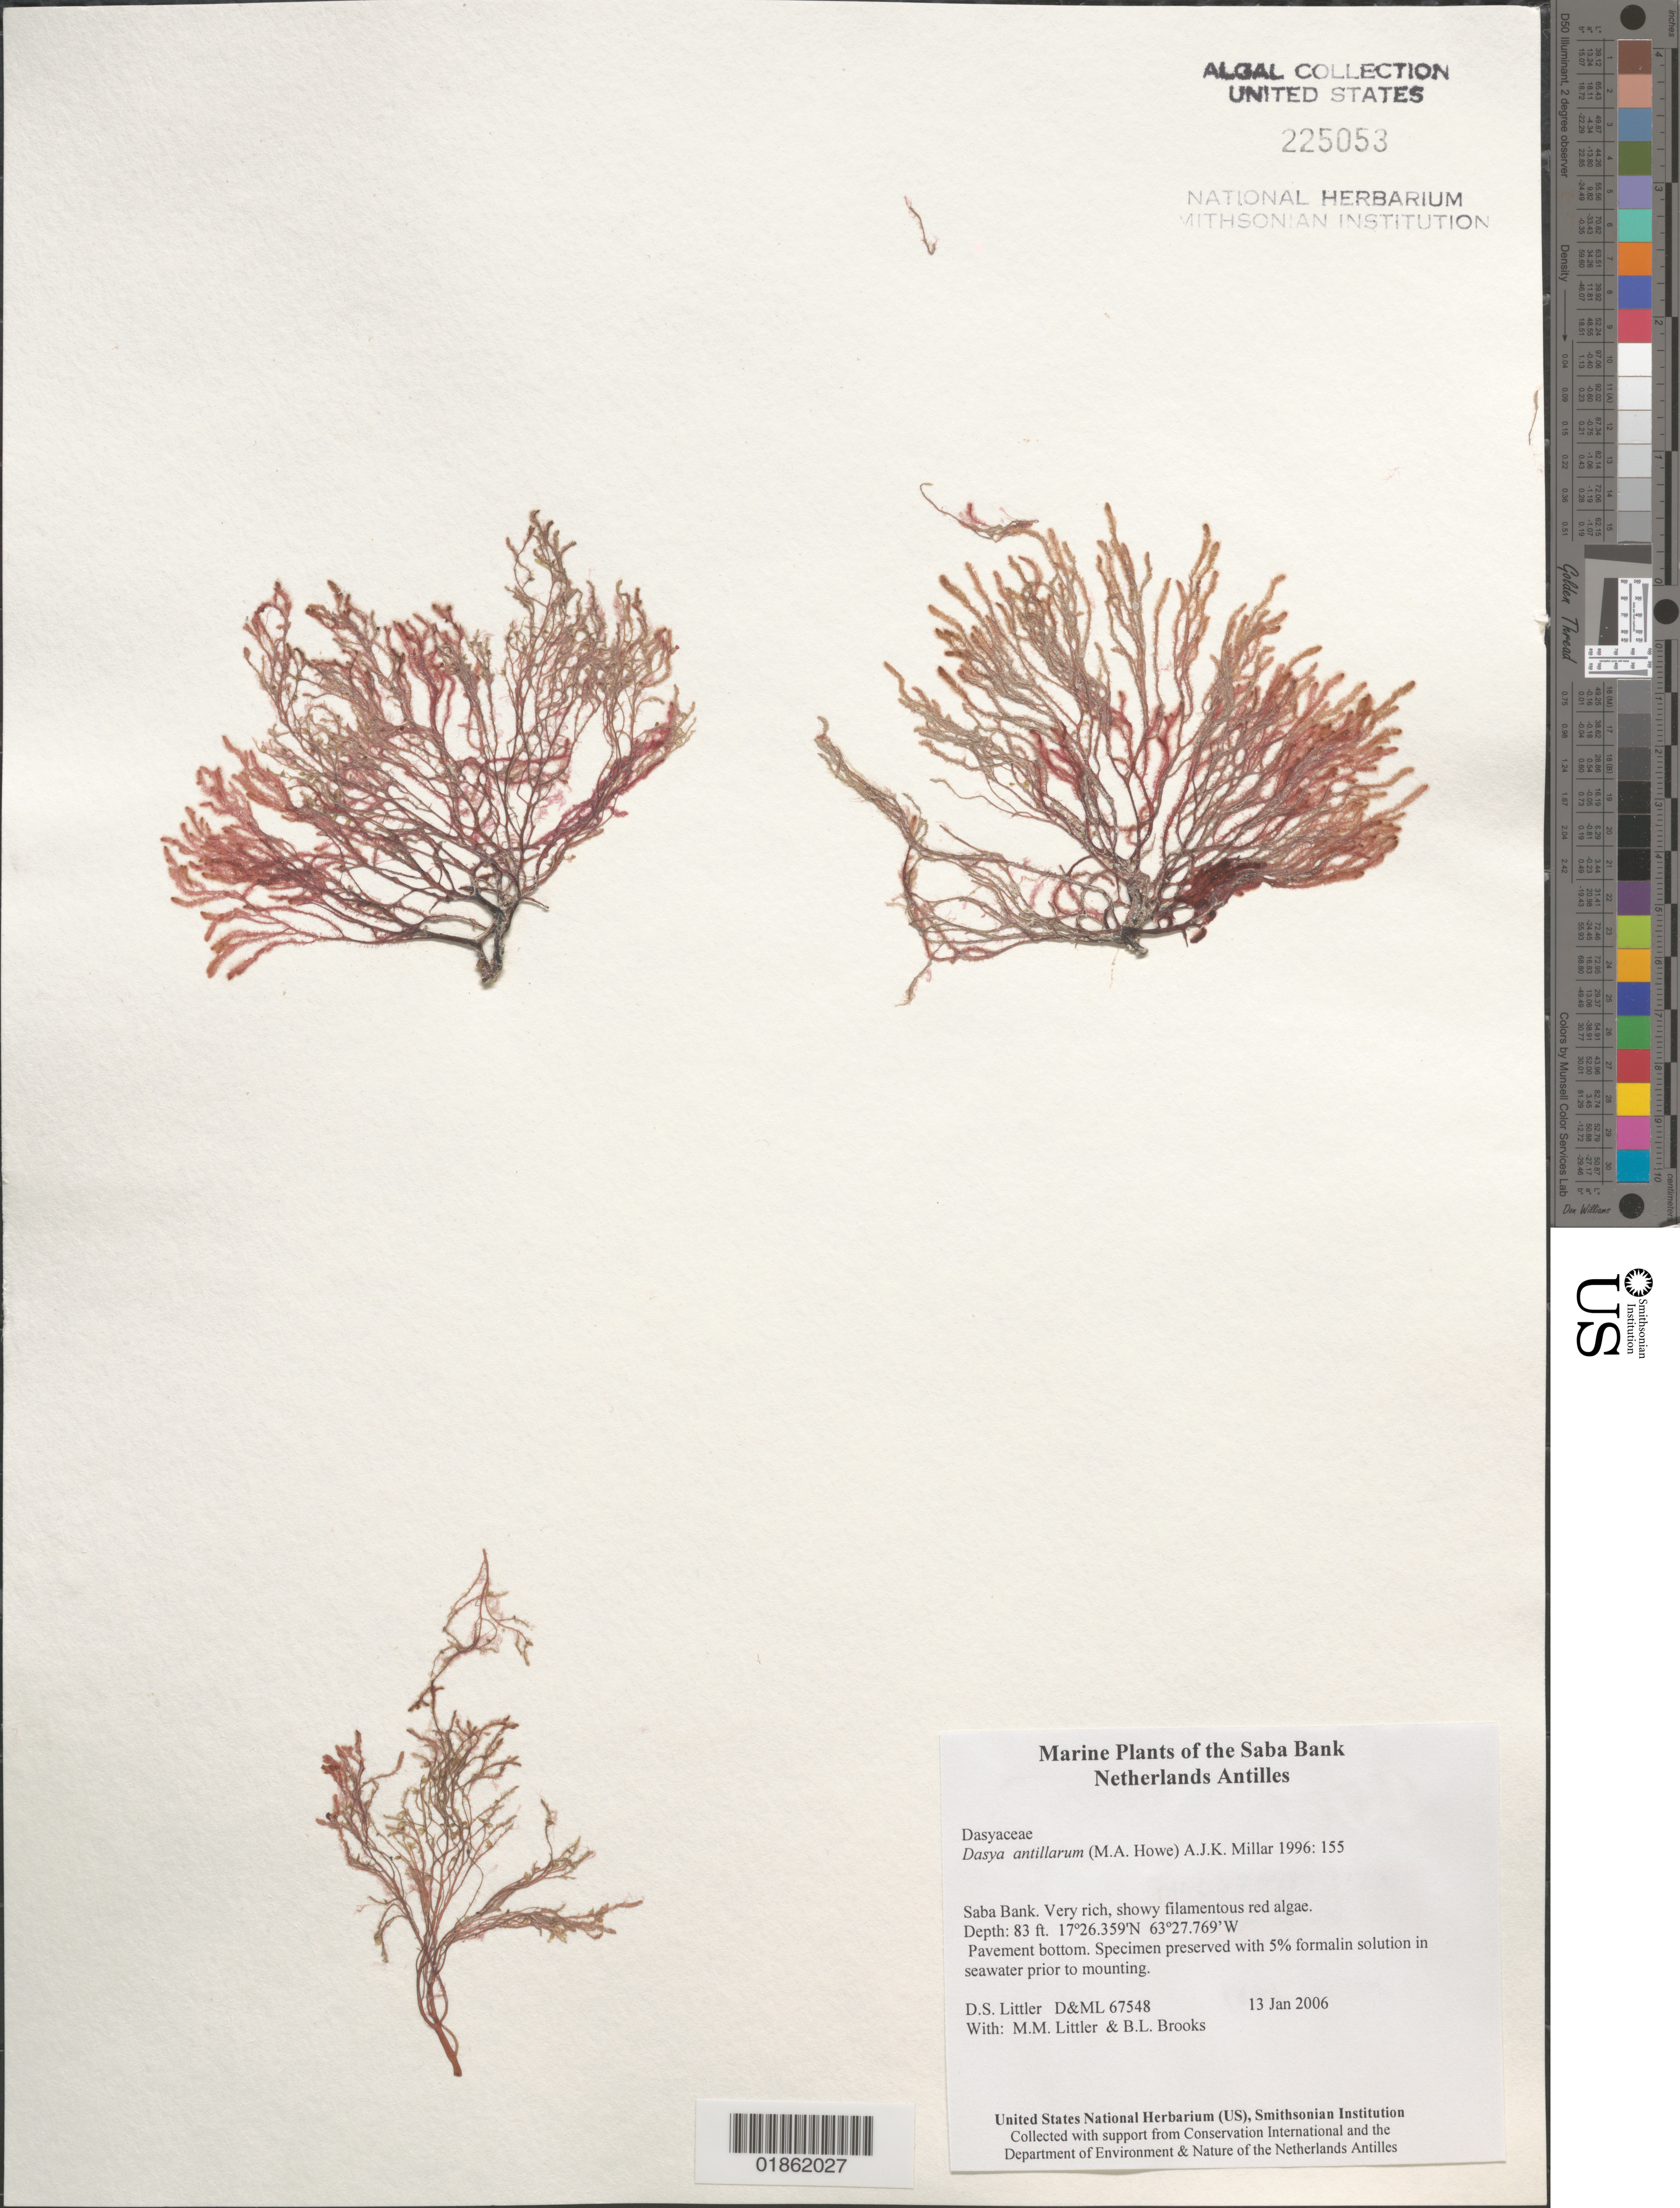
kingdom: Plantae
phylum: Rhodophyta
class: Florideophyceae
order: Ceramiales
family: Dasyaceae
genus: Dasya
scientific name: Dasya antillarum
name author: (M. Howe) A.J.K. Millar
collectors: M. M. Littler, D. S. Littler & B. Brooks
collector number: D&ML 67548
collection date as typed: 13 Jan 2006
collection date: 2006-01-13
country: Netherlands Antilles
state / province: ABC Islands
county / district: Saba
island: Saba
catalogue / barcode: US 225053